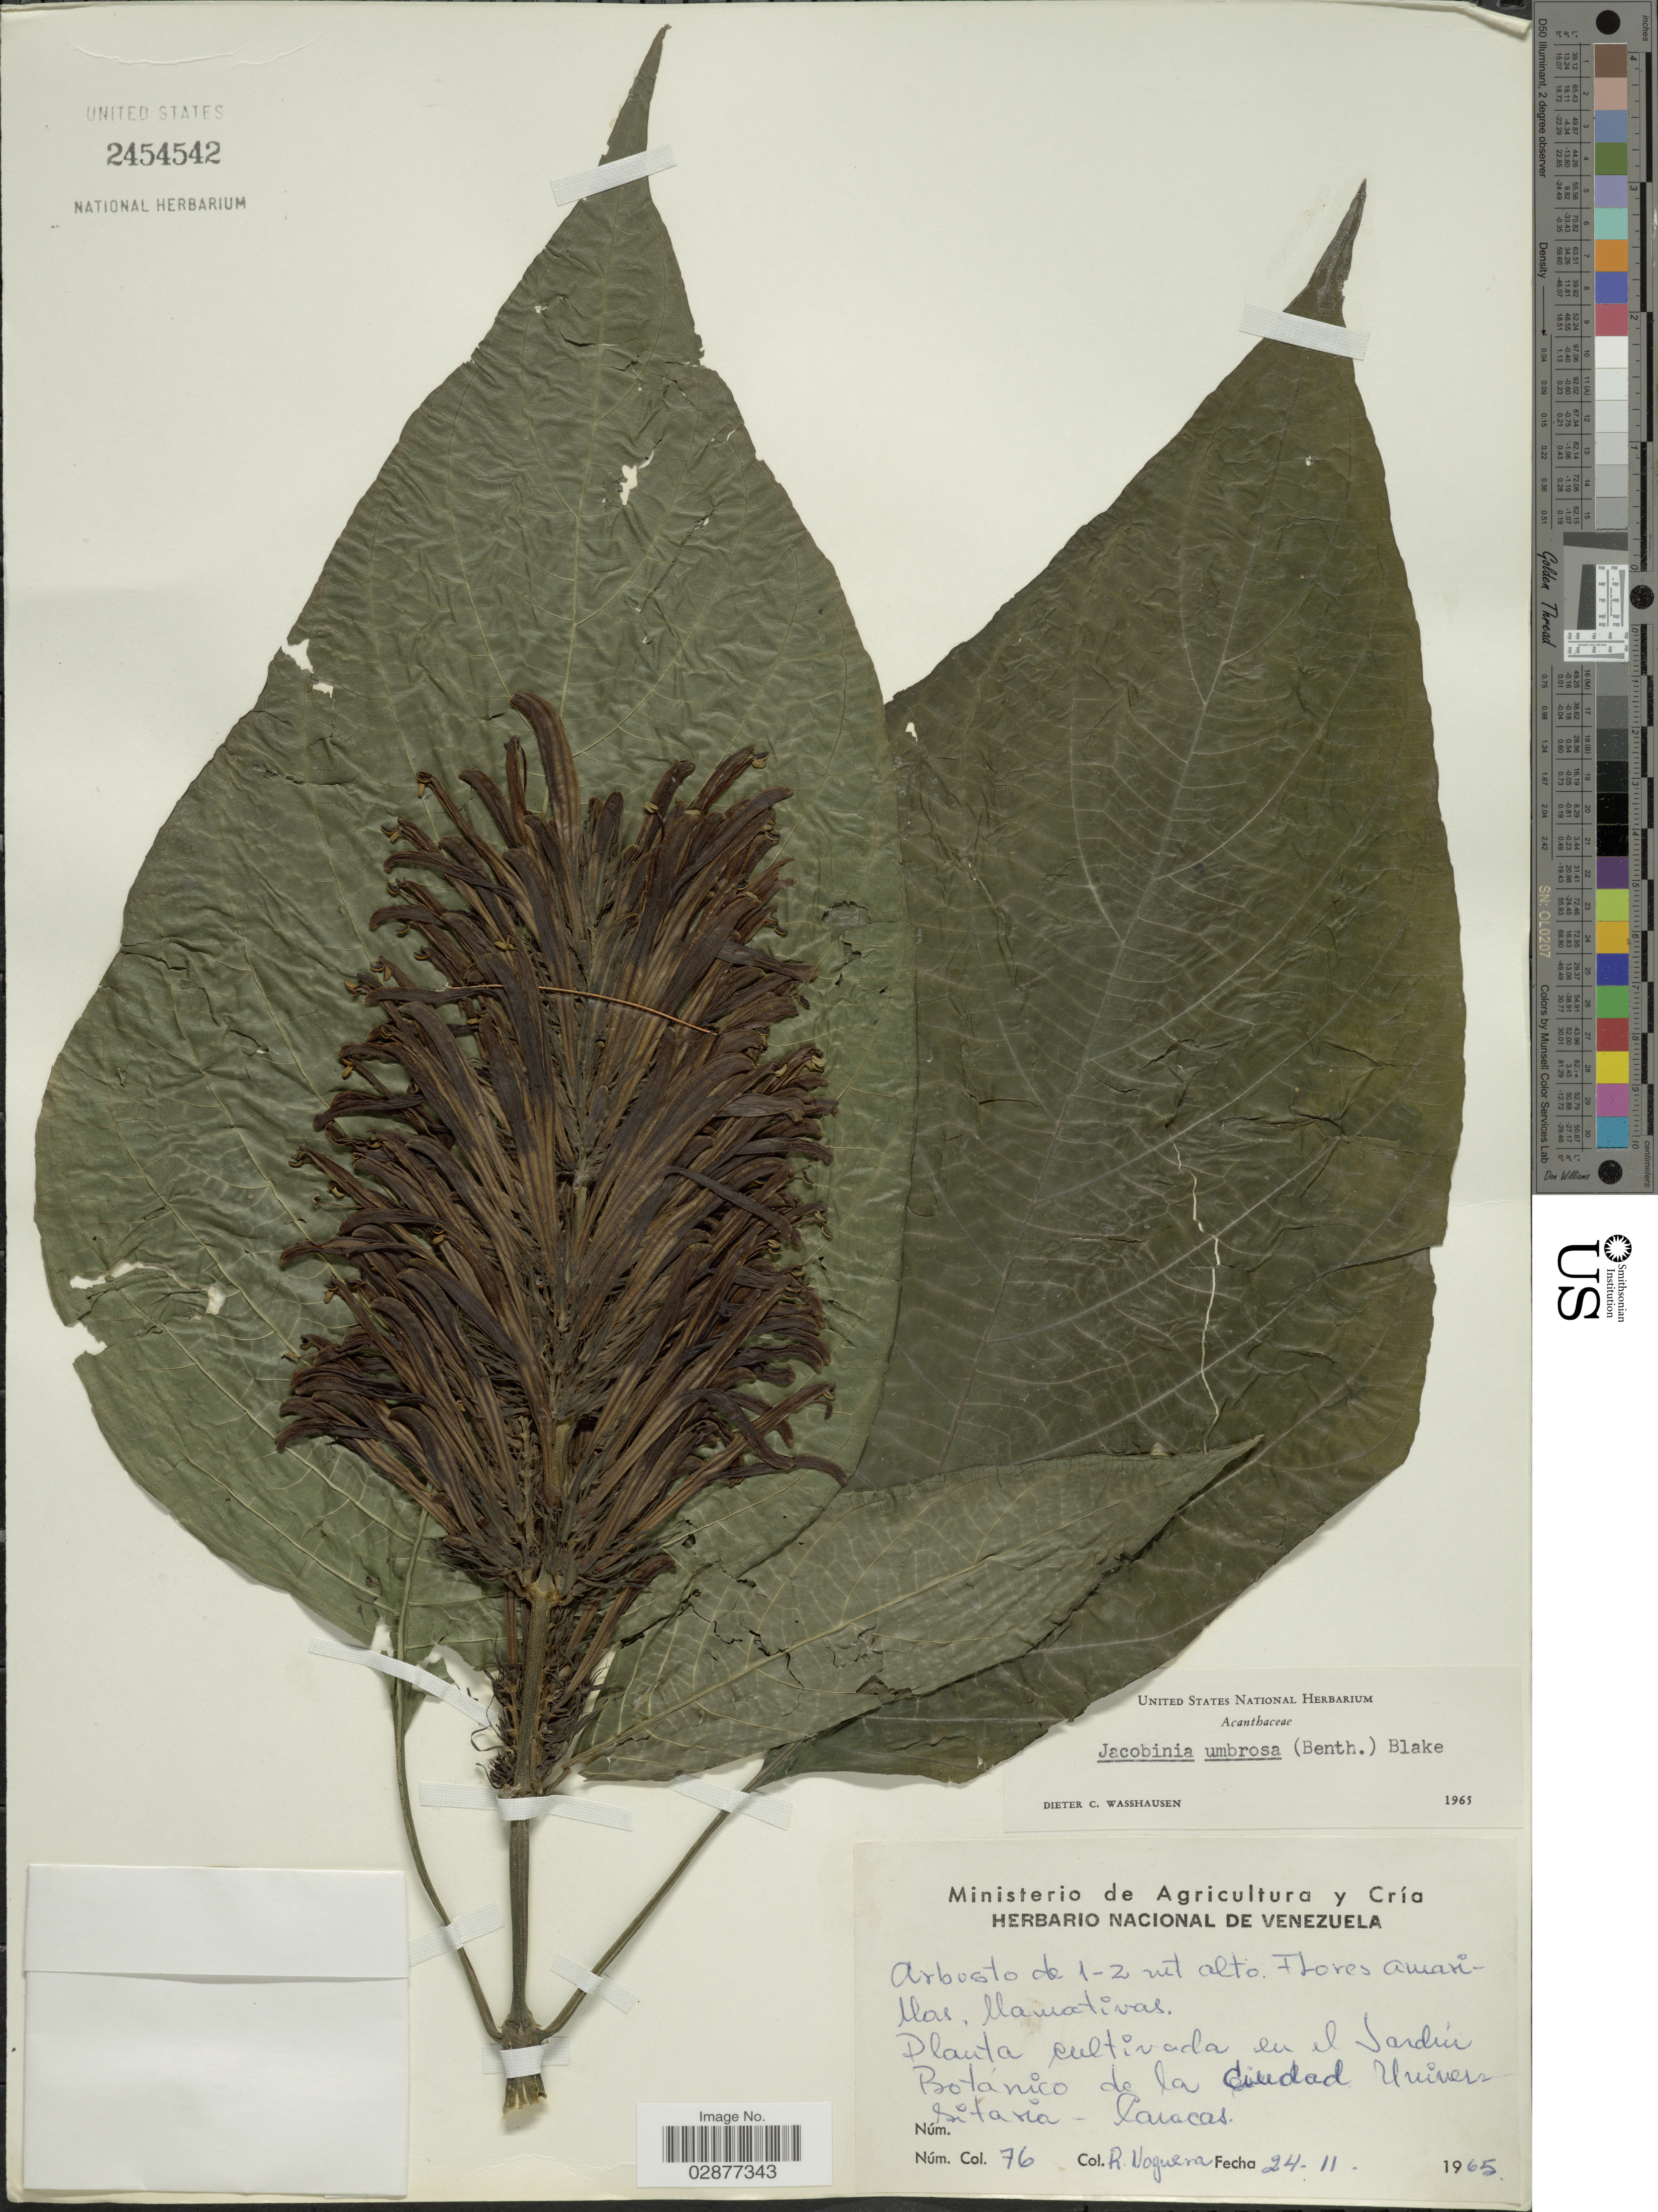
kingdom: Plantae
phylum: Tracheophyta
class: Magnoliopsida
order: Lamiales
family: Acanthaceae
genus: Justicia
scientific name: Justicia aurea f. erythrantha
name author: (Standl. & Steyerm.) D.N. Gibson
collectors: R. Noguera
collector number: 76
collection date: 1965-11-24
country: Venezuela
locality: En el Jardín Botánico de la Ciudad Universitaria - Caracas.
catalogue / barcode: US 2454542